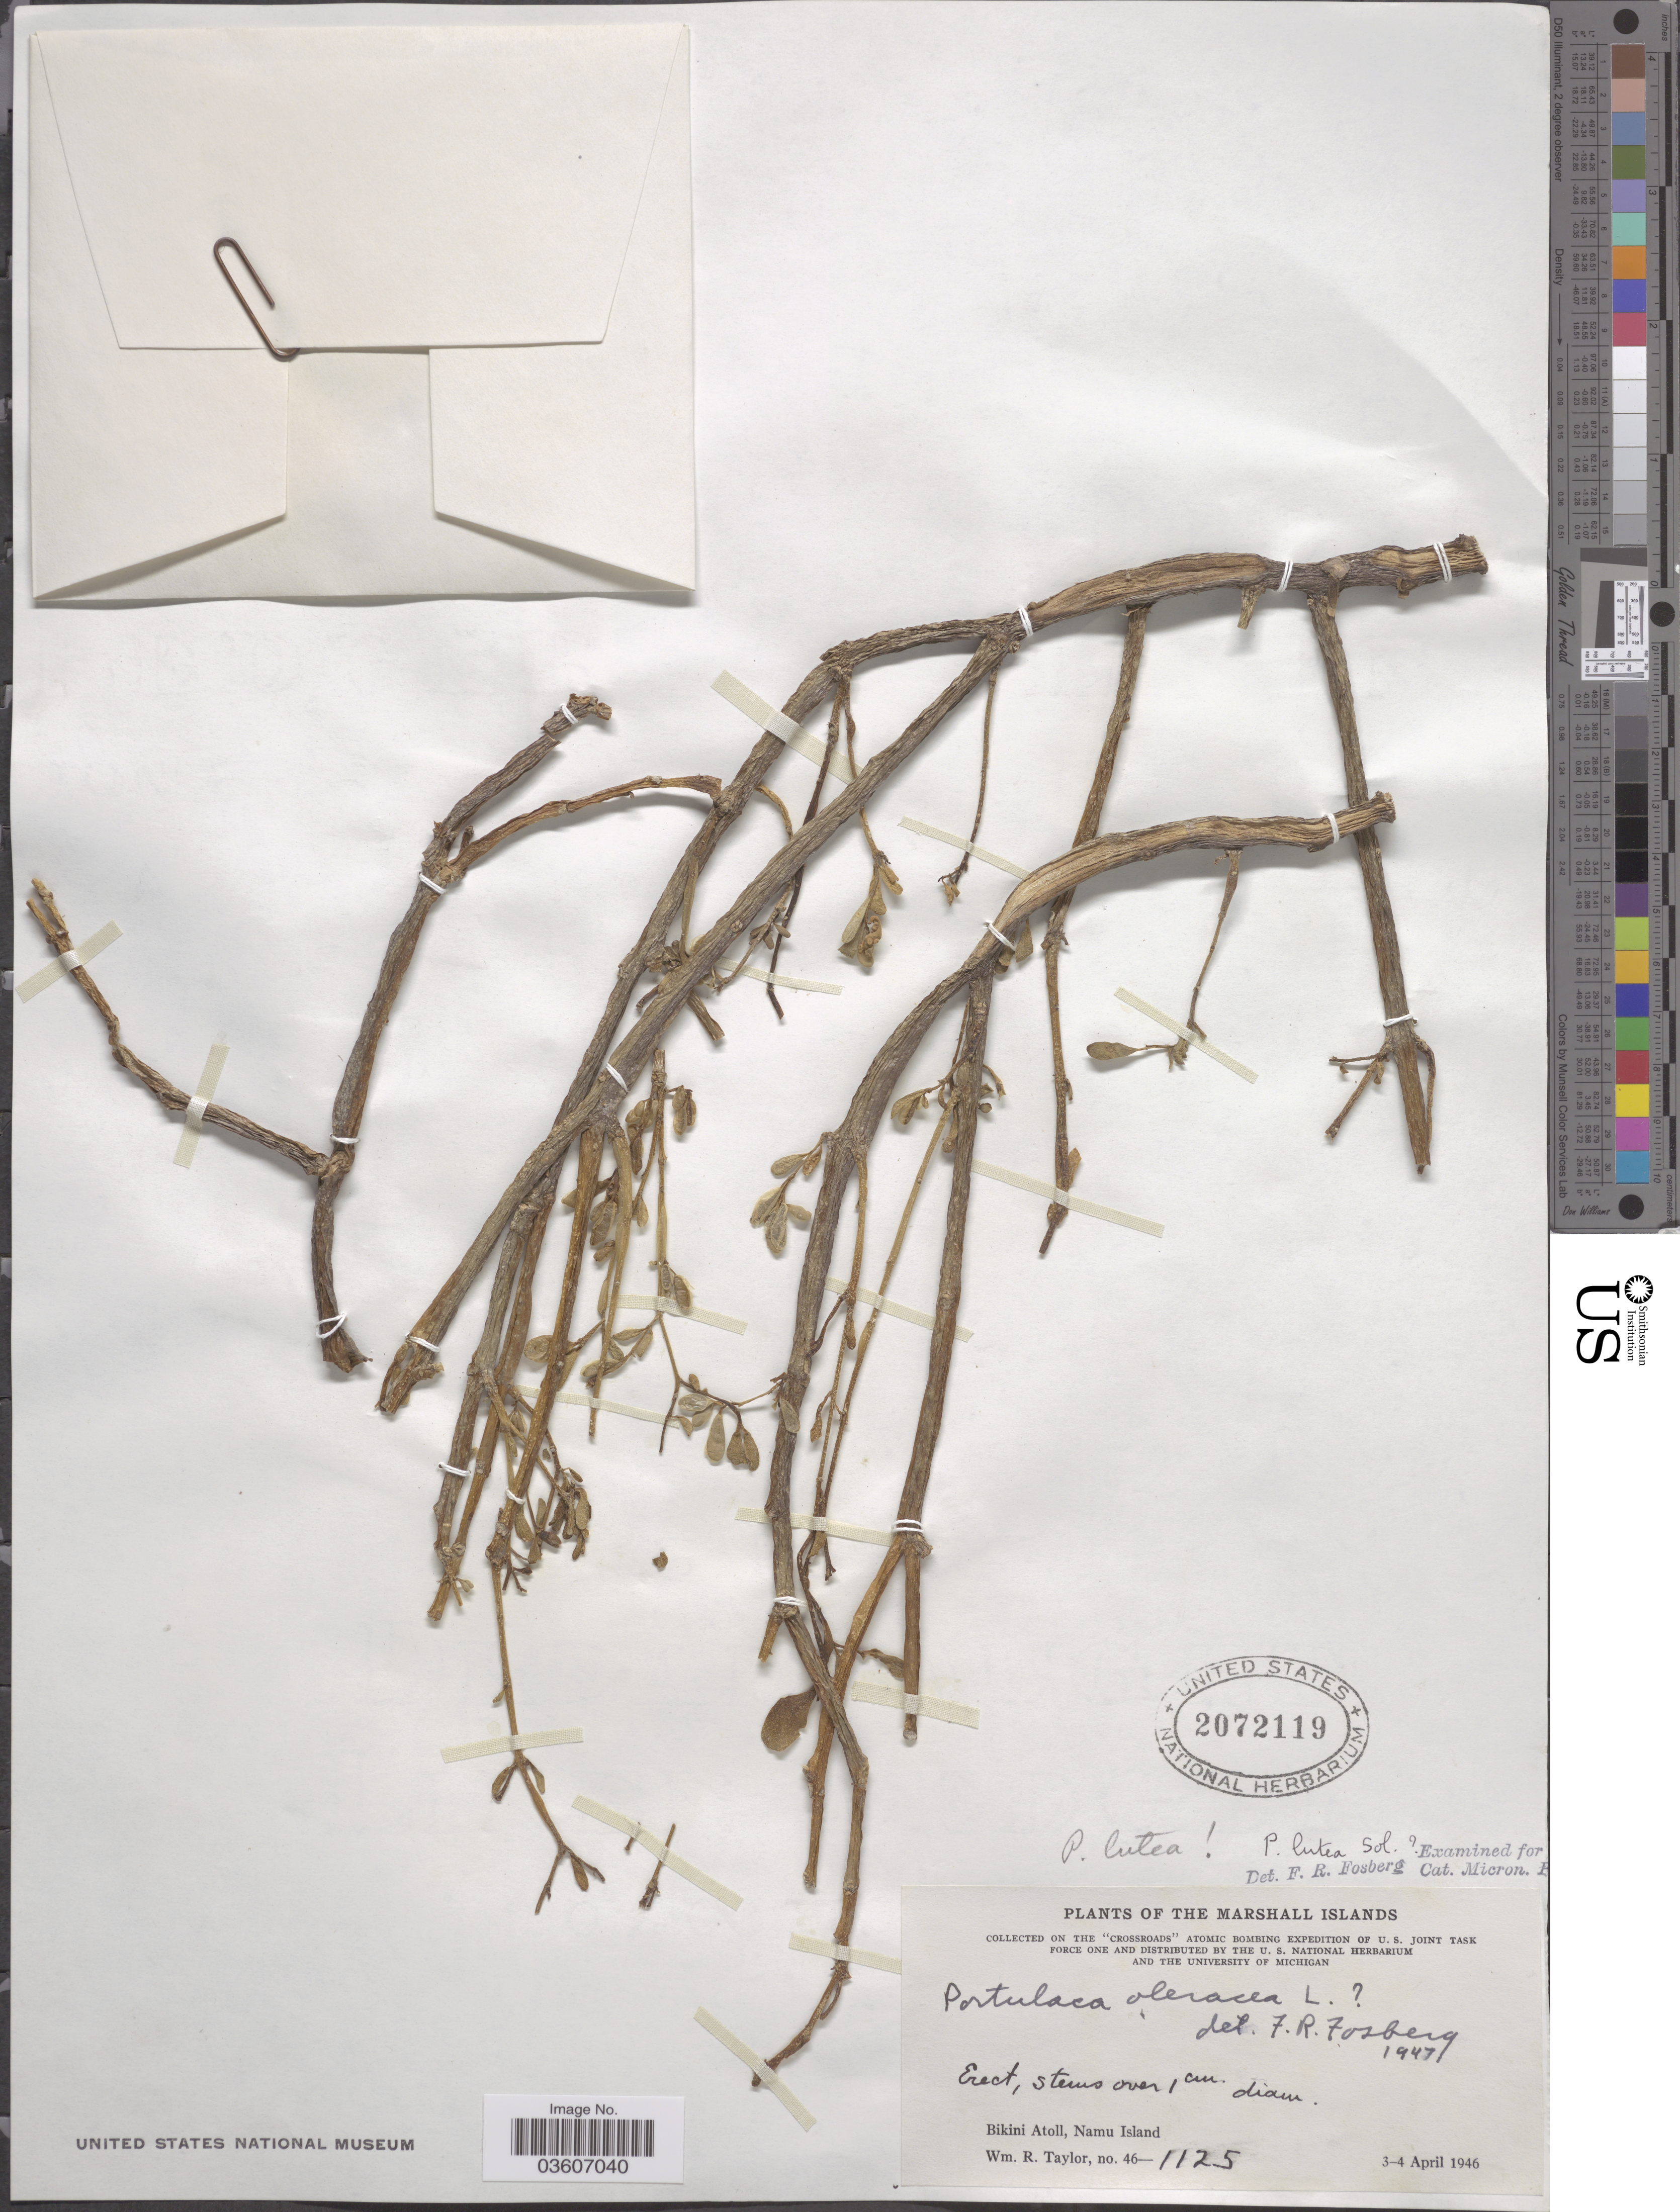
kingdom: Plantae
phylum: Tracheophyta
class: Magnoliopsida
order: Caryophyllales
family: Portulacaceae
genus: Portulaca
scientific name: Portulaca lutea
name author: Sol. ex G. Forst.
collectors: W. R. Taylor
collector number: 46-1125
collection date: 1946-04-03/1946-04-04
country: Marshall Islands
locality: Bikini Atoll, Namu Island.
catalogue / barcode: US 2072119